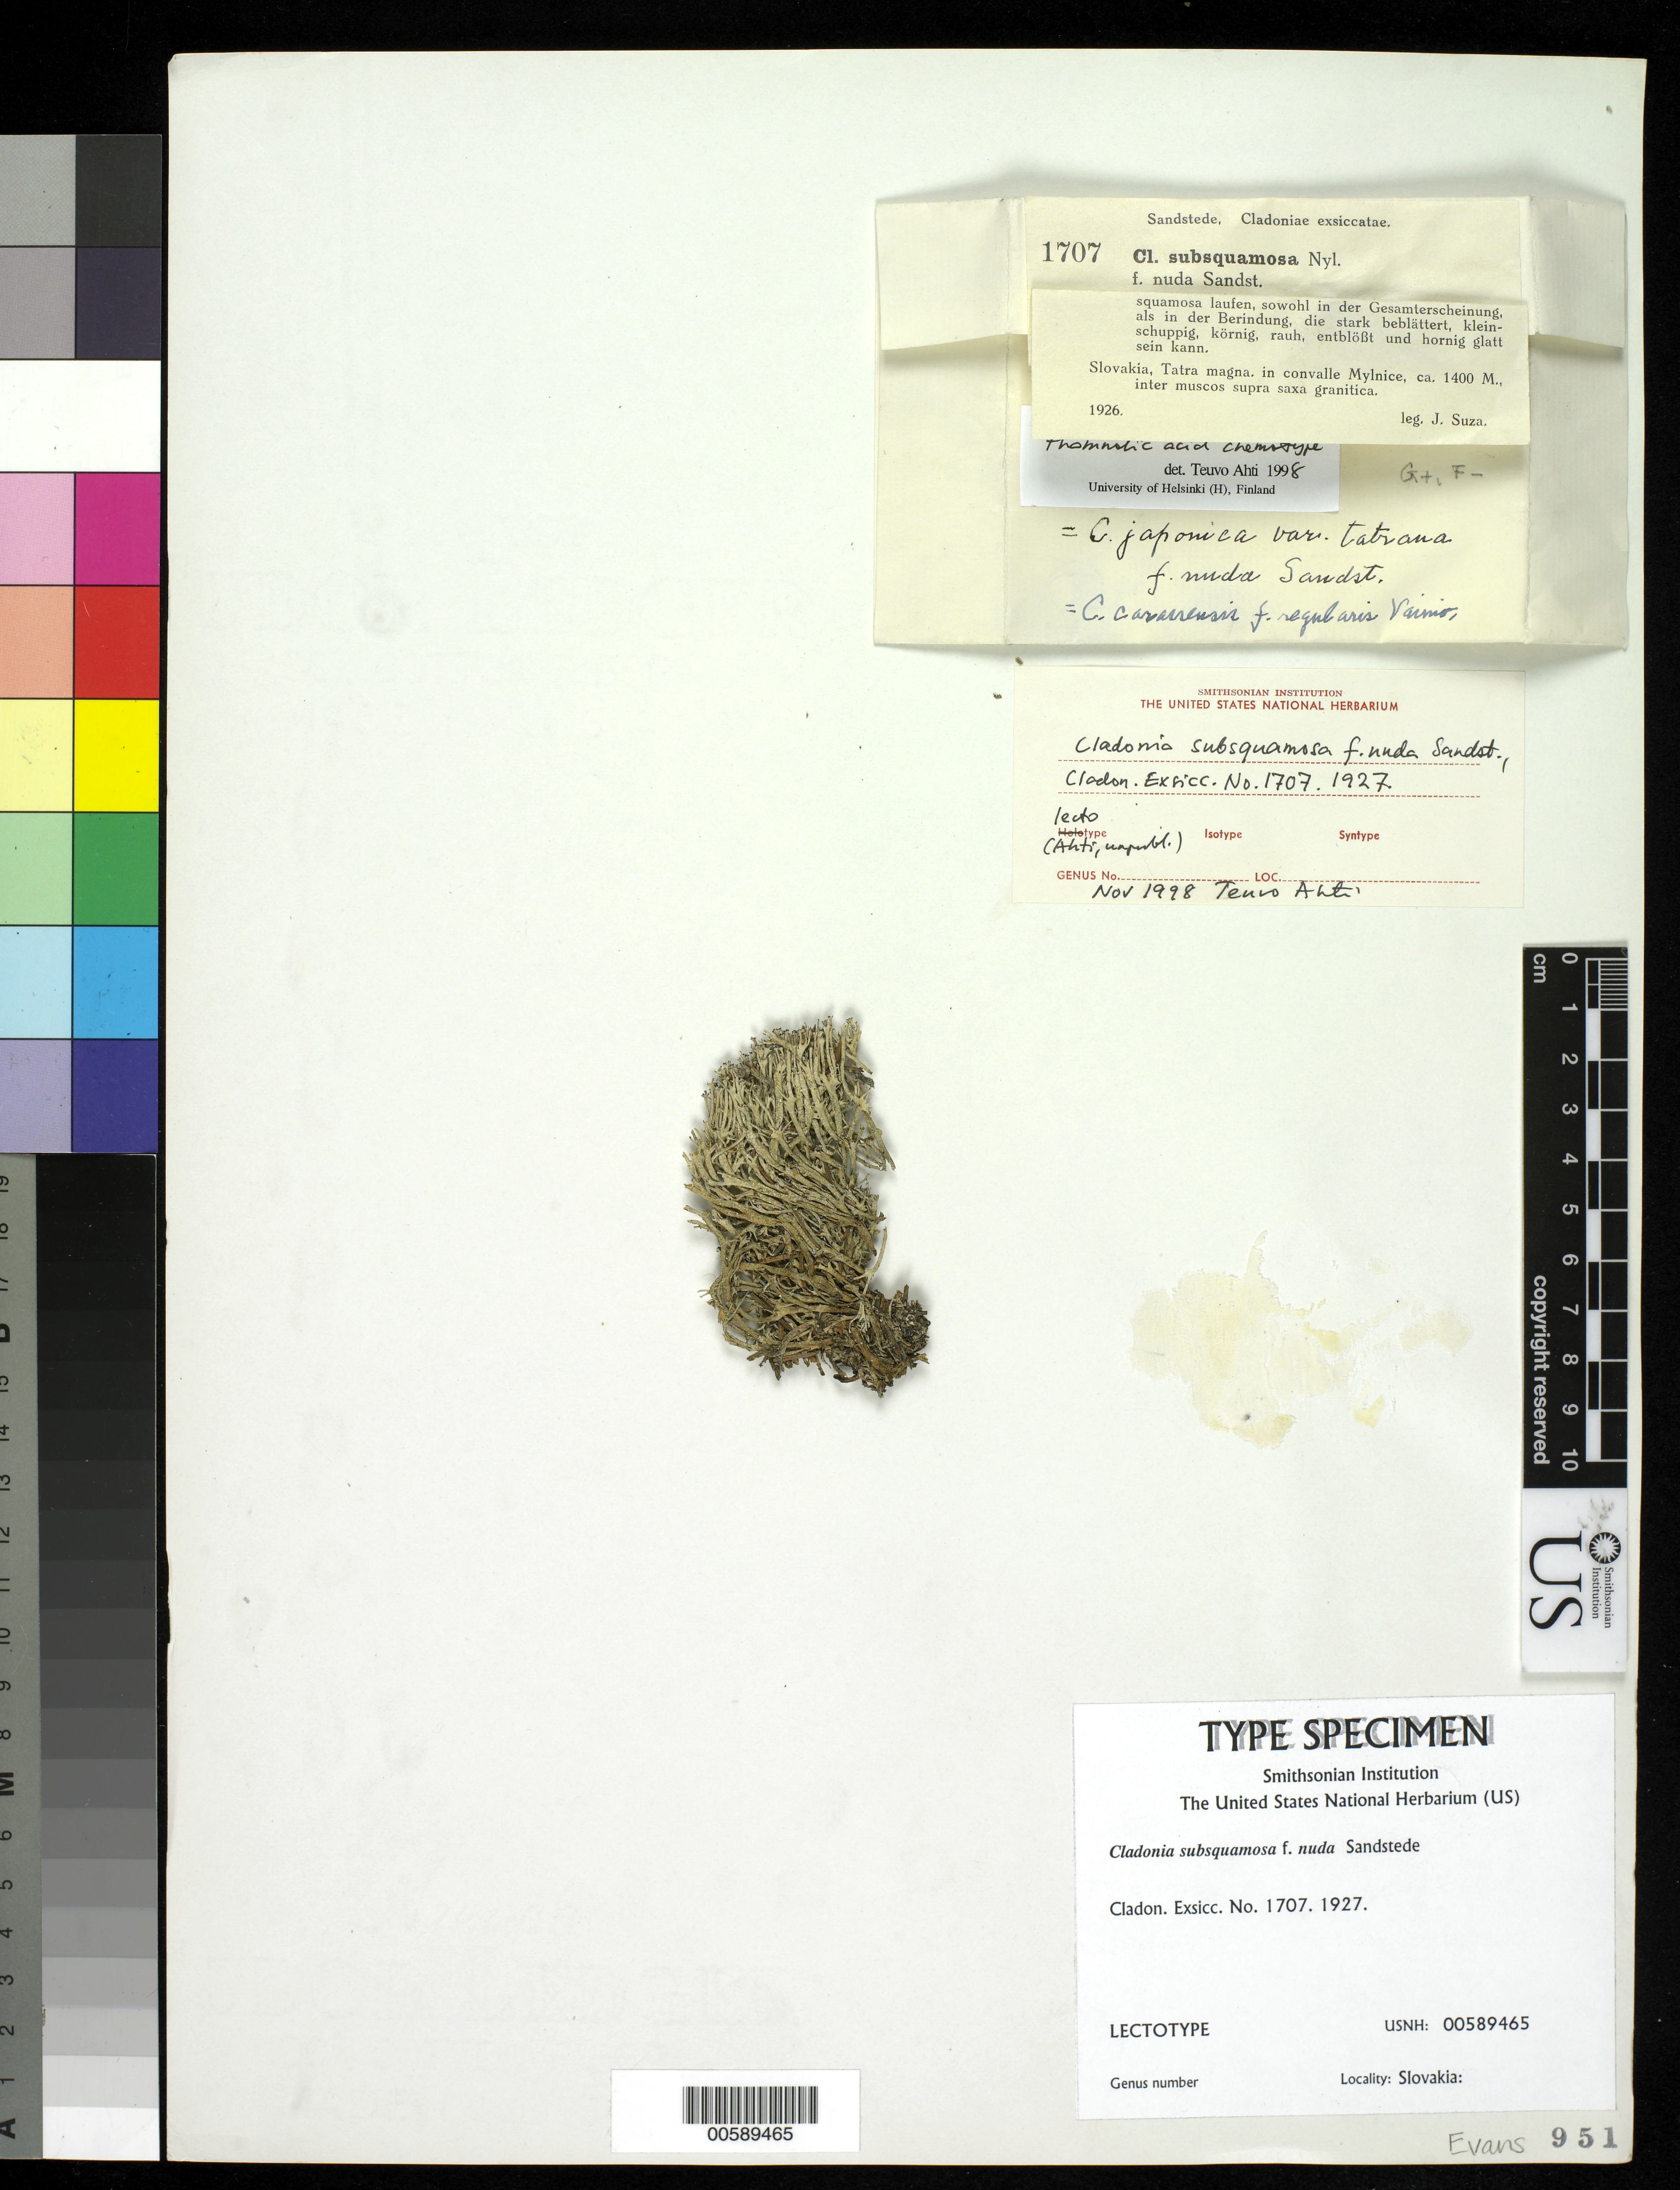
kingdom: Fungi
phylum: Ascomycota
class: Lecanoromycetes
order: Lecanorales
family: Cladoniaceae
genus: Cladonia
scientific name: Cladonia subsquamosa f. nuda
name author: Sandst.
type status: Lectotype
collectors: J. Suza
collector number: Sandst., Clad. Exs. 1707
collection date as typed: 1926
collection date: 1926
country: Slovakia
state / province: Slovakia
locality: Tatra Magna, in convalle Mylnice. [Greater Tatra (High Tatra Mountains?), in enclosed Valley of Mylnice.]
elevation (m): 1400